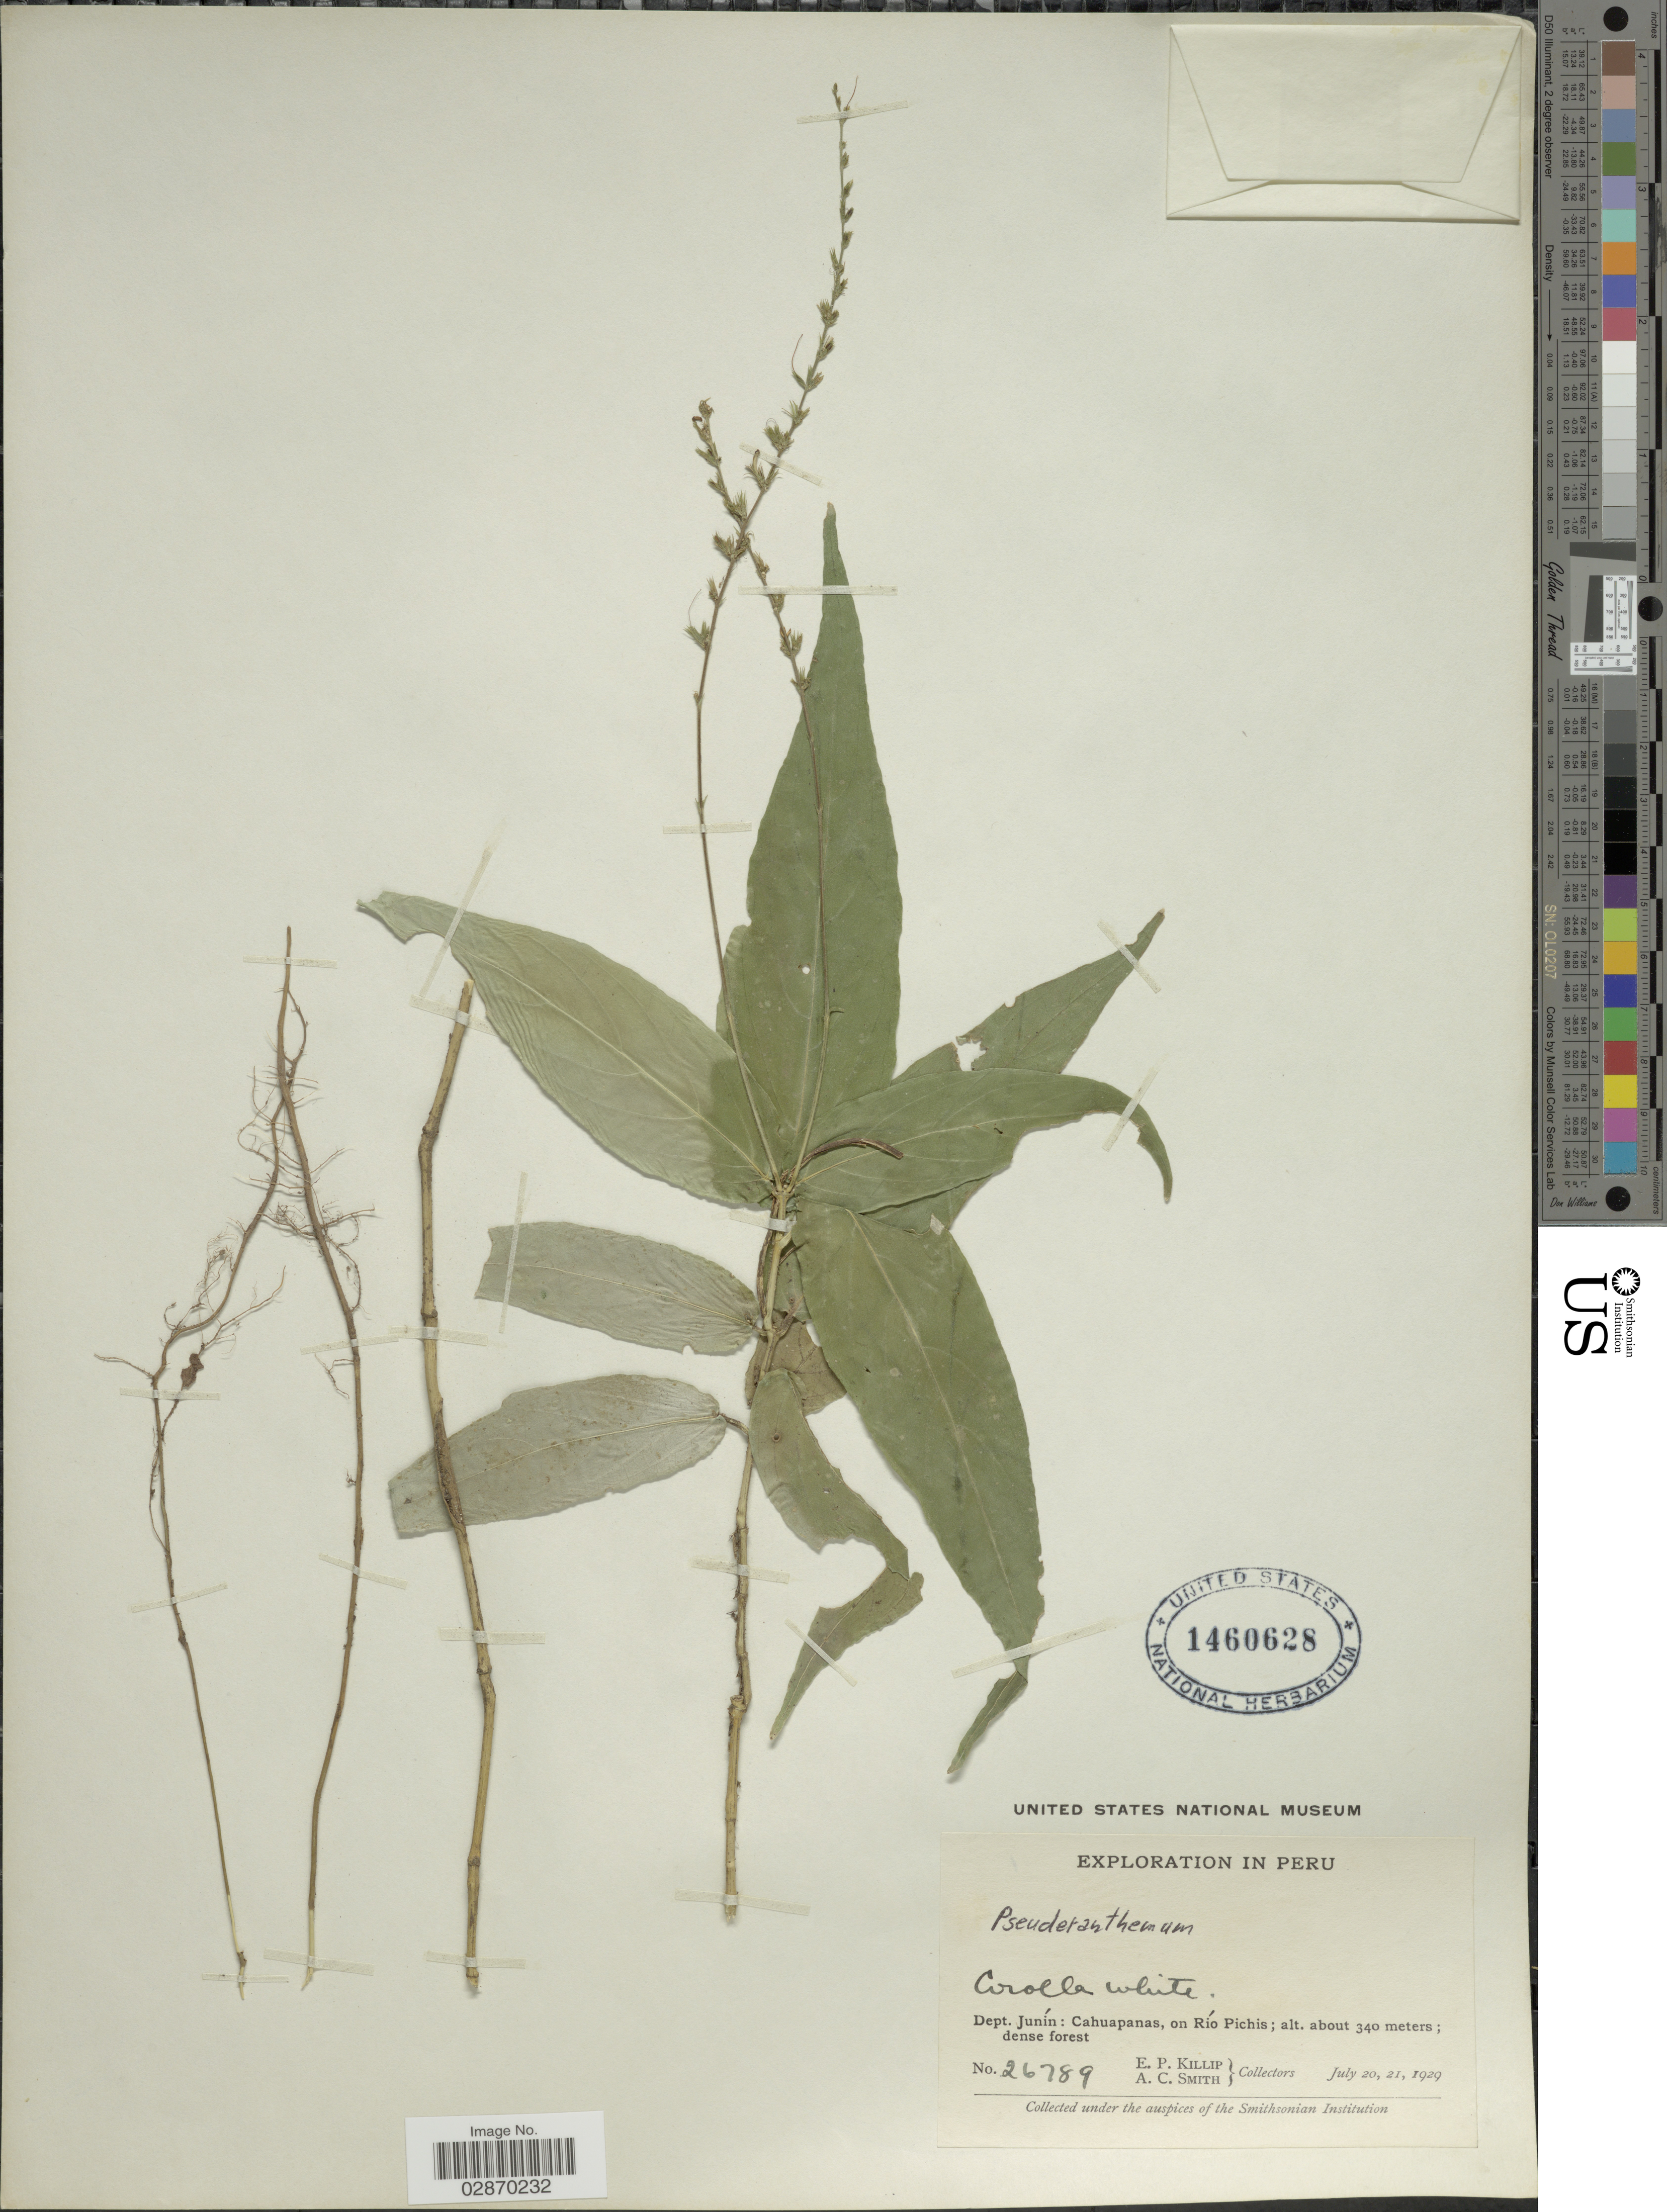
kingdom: Plantae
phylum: Tracheophyta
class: Magnoliopsida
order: Lamiales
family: Acanthaceae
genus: Pseuderanthemum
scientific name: Pseuderanthemum sp.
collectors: E. P. Killip & A. C. Smith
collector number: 26789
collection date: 1929-07-20/1929-07-21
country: Peru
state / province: Junín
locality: Dept. Junín: Cahuapanas, on Río Pichis.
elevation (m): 340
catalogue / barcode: US 1460628